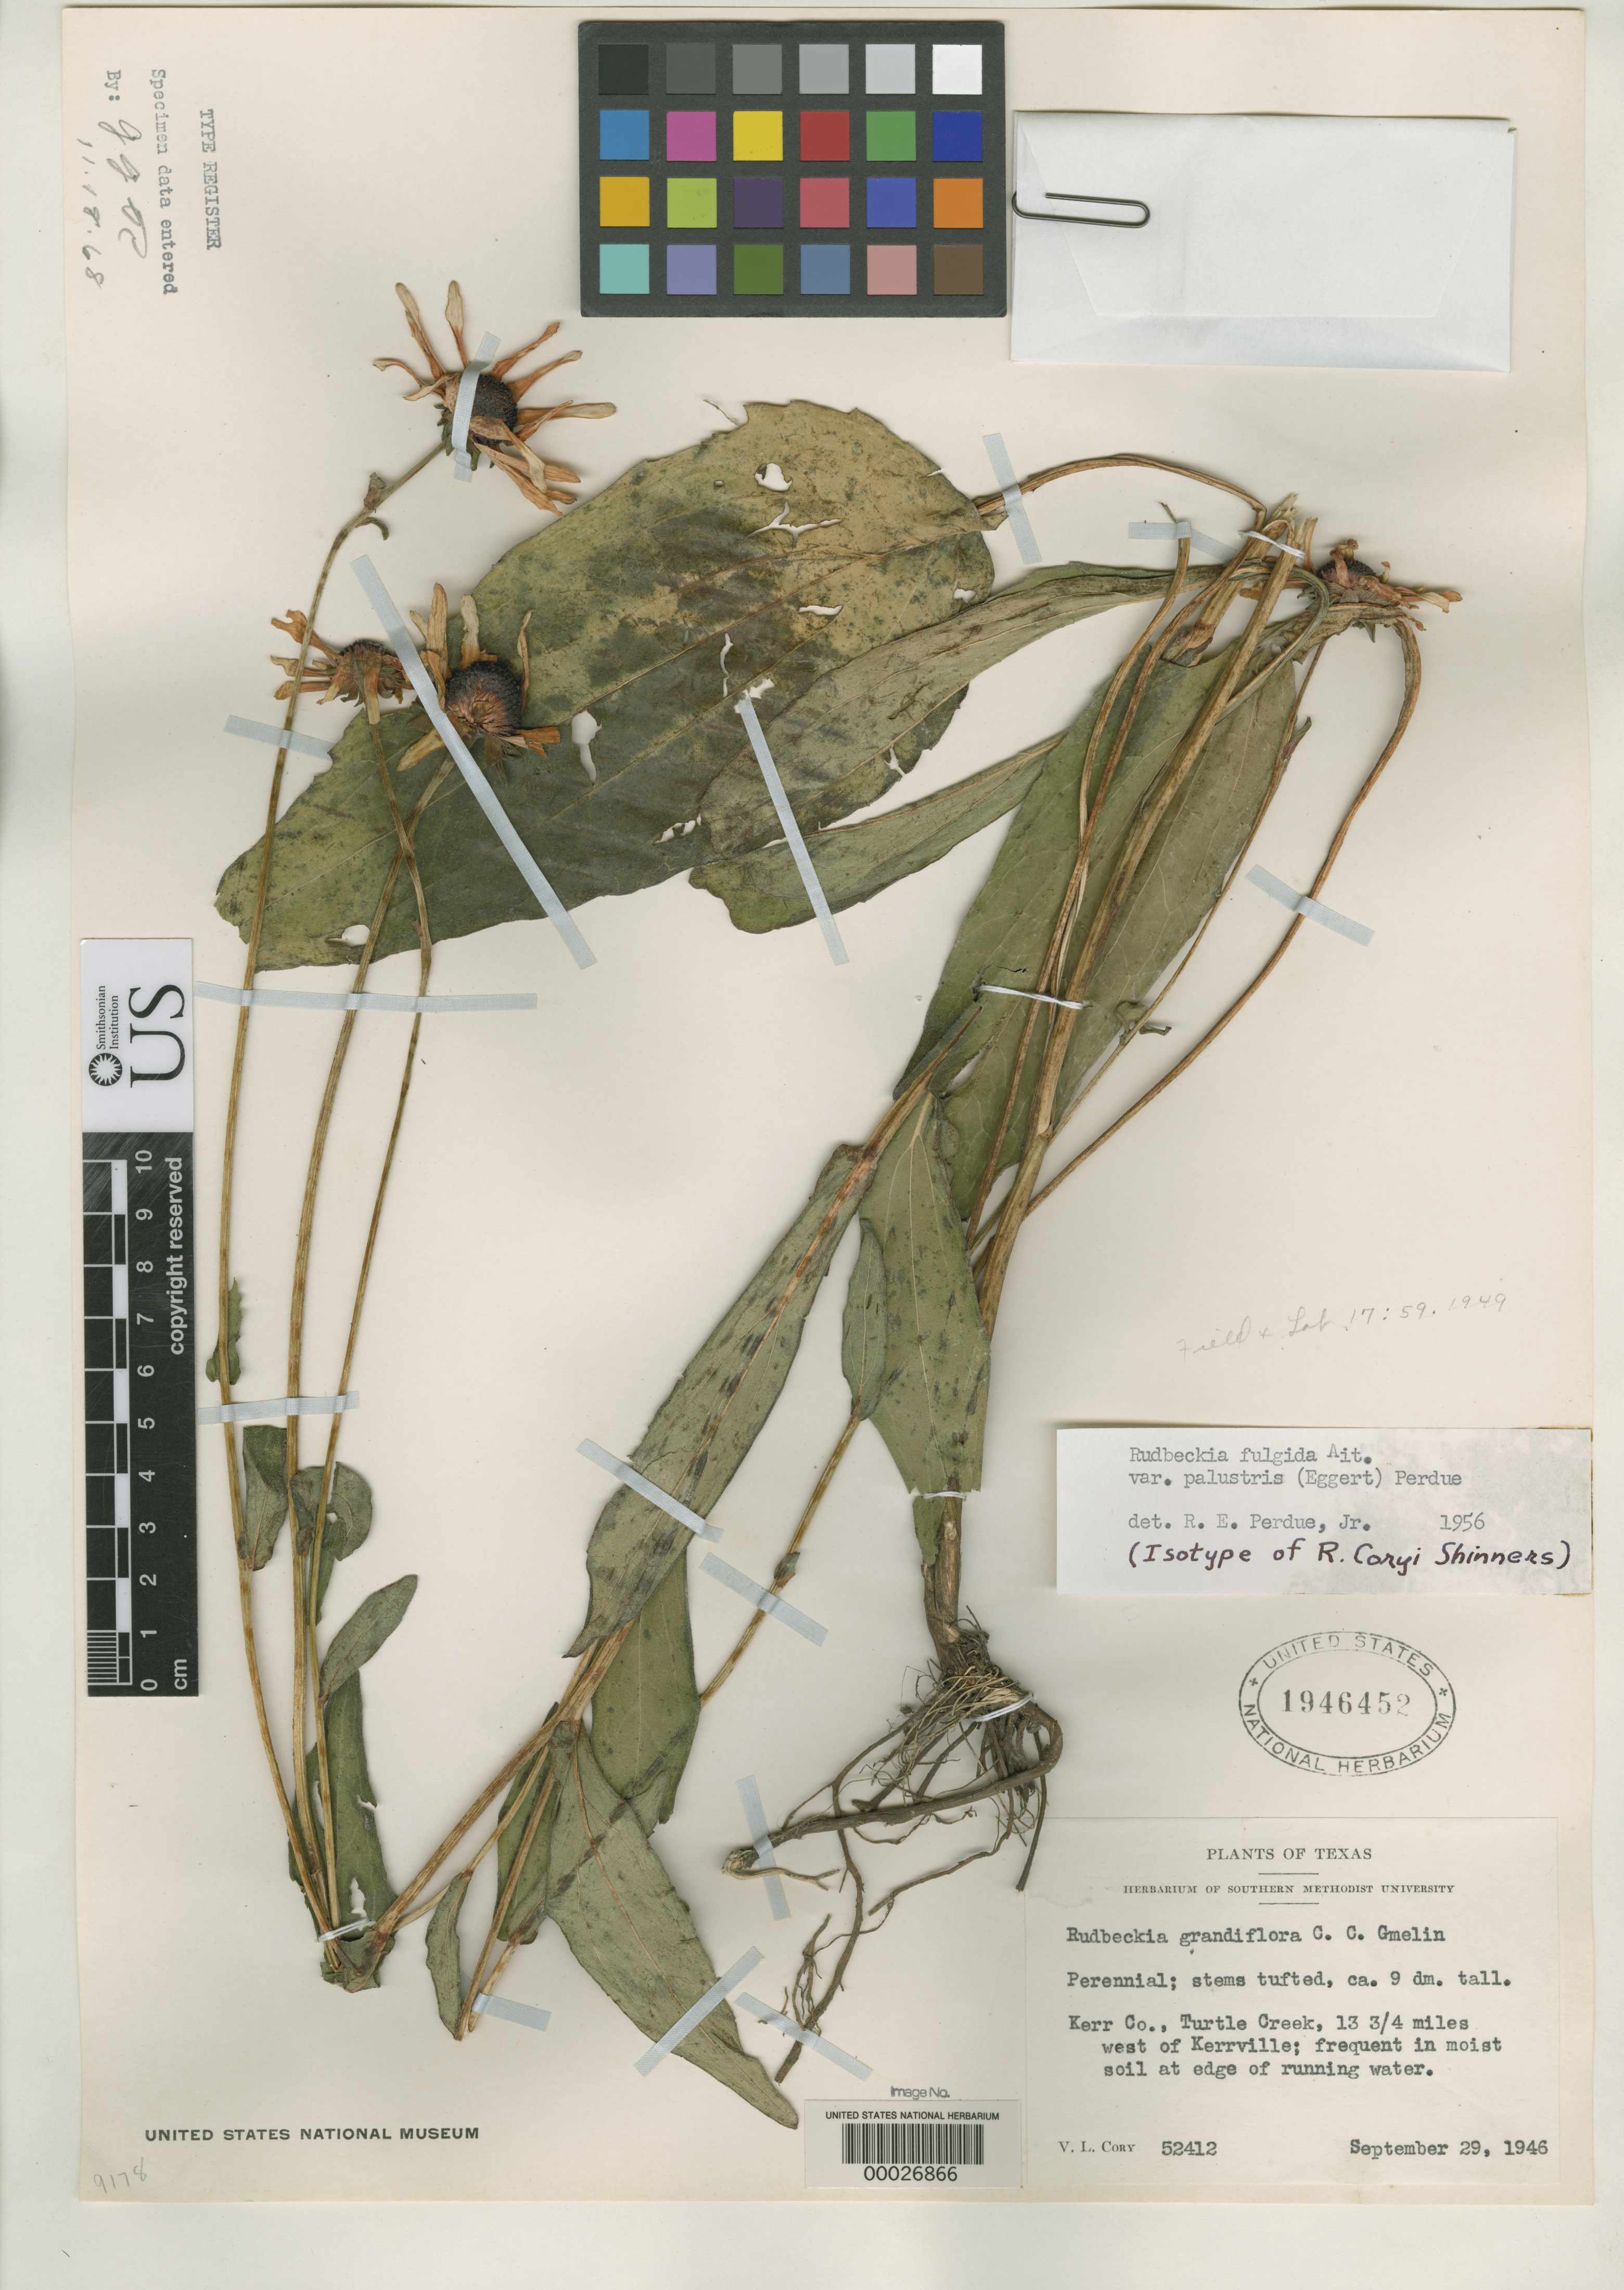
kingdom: Plantae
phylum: Tracheophyta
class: Magnoliopsida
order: Asterales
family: Asteraceae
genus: Rudbeckia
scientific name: Rudbeckia coryi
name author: Shinners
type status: Isotype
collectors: V. Cory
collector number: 52412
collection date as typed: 29 Sep 1946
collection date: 1946-09-29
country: United States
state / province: Texas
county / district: Kerr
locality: Turtle Creek, 13 3/4 mi W of Kerrville.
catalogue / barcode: US 1946452